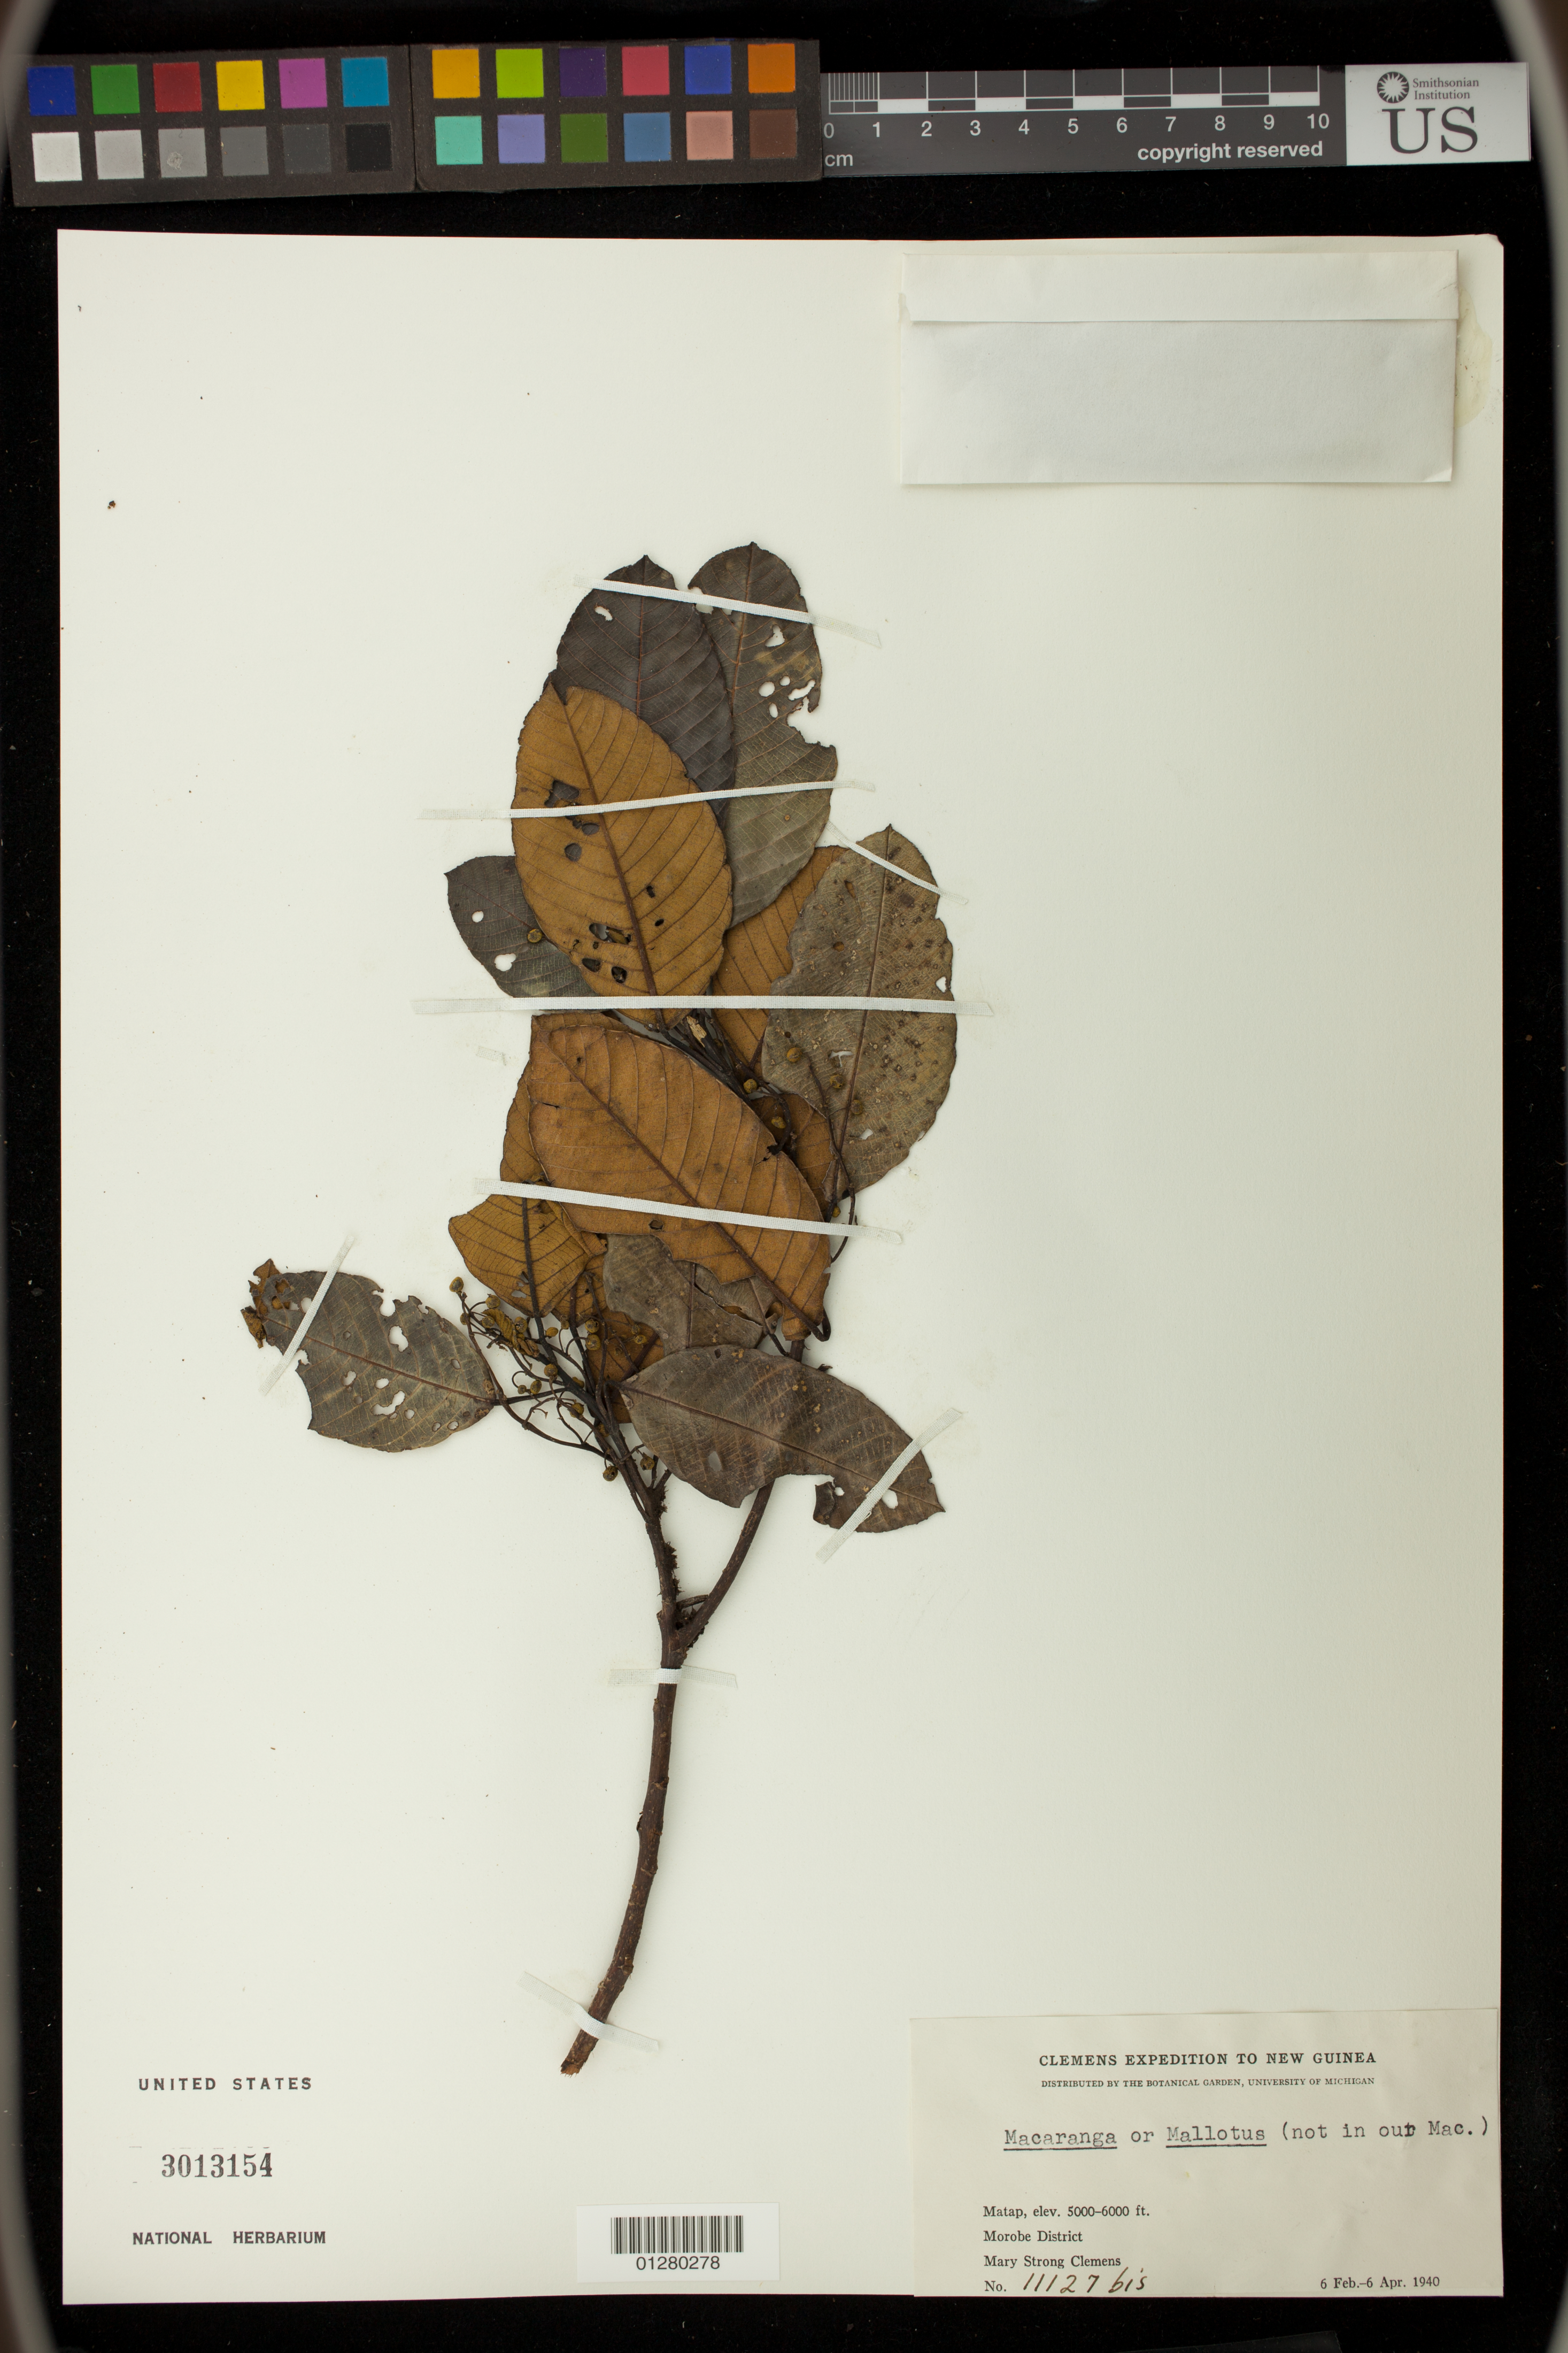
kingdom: Plantae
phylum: Tracheophyta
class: Magnoliopsida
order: Malpighiales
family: Euphorbiaceae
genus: Macaranga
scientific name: Macaranga sp.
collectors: M. S. Clemens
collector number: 11127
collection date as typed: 06 Feb 1940 to 06 Apr 1940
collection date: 1940-02-06/1940-04-06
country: Papua New Guinea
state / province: Morobe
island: New Guinea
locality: Matap.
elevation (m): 1524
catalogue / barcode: US 3013154